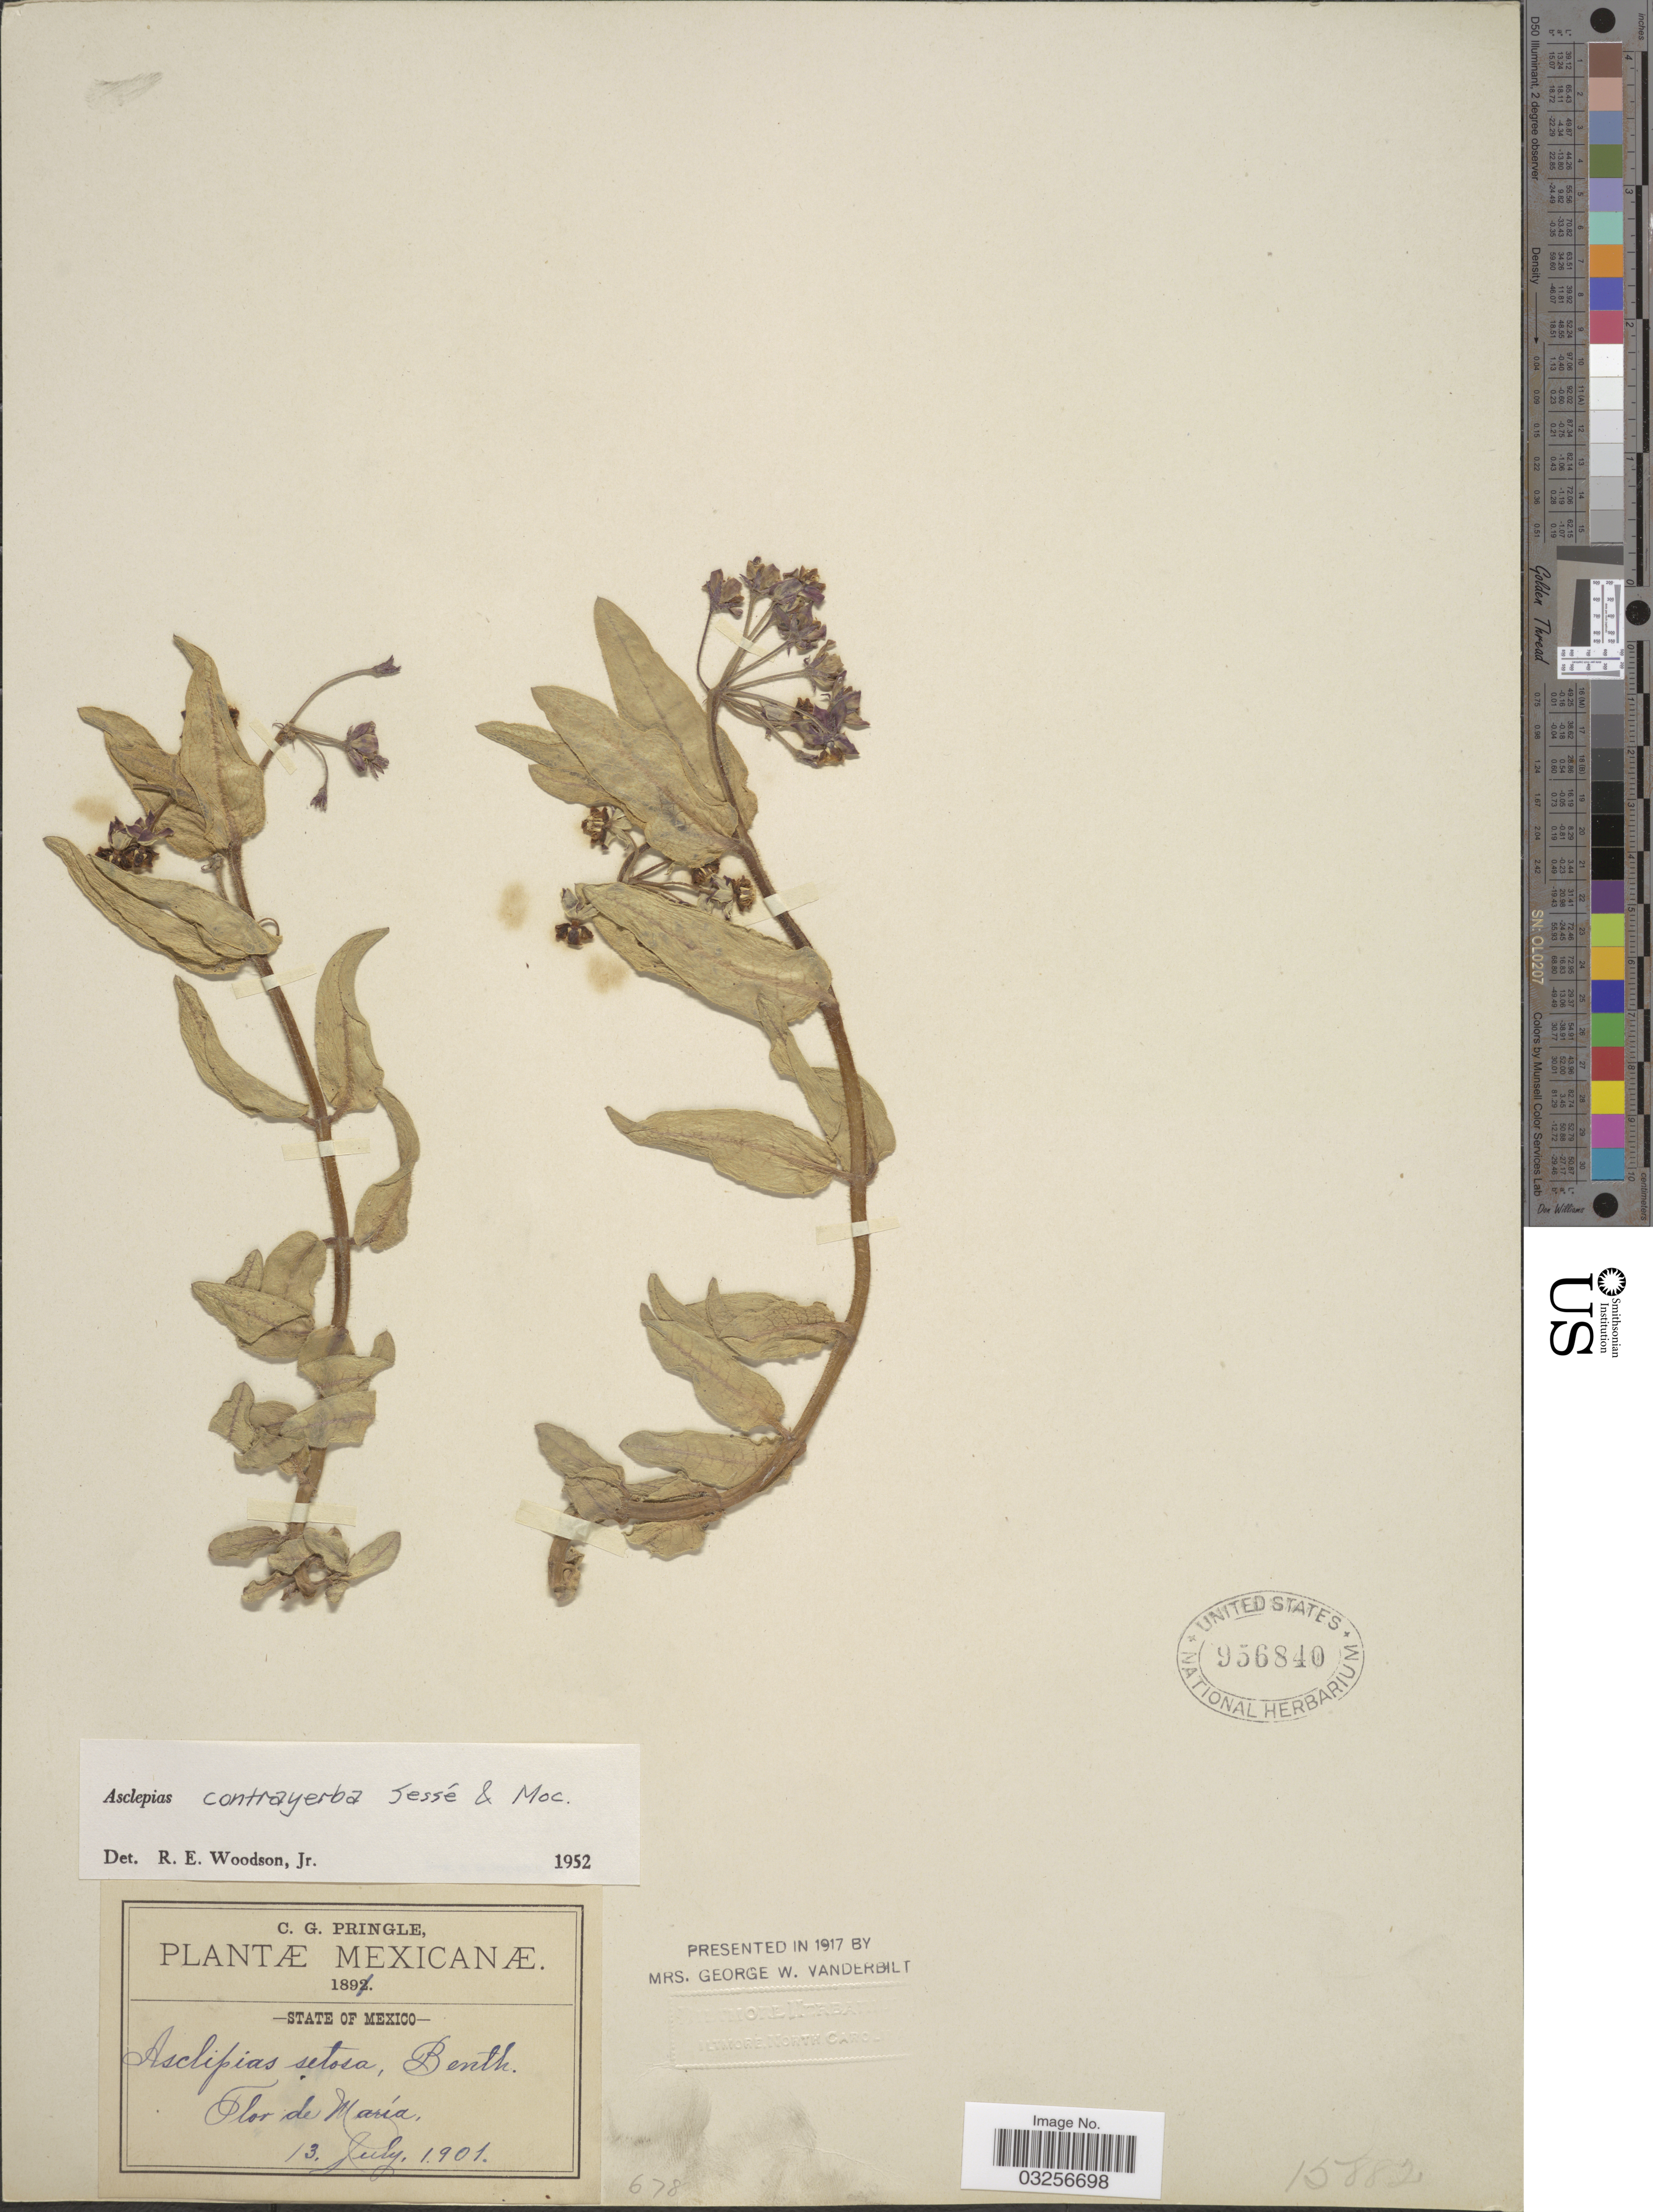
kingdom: Plantae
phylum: Tracheophyta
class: Magnoliopsida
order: Gentianales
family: Apocynaceae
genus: Asclepias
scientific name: Asclepias contrayerba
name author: Sessé & Moc.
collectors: C. G. Pringle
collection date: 1901-07-13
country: Mexico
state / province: México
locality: Flor de María.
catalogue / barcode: US 956840